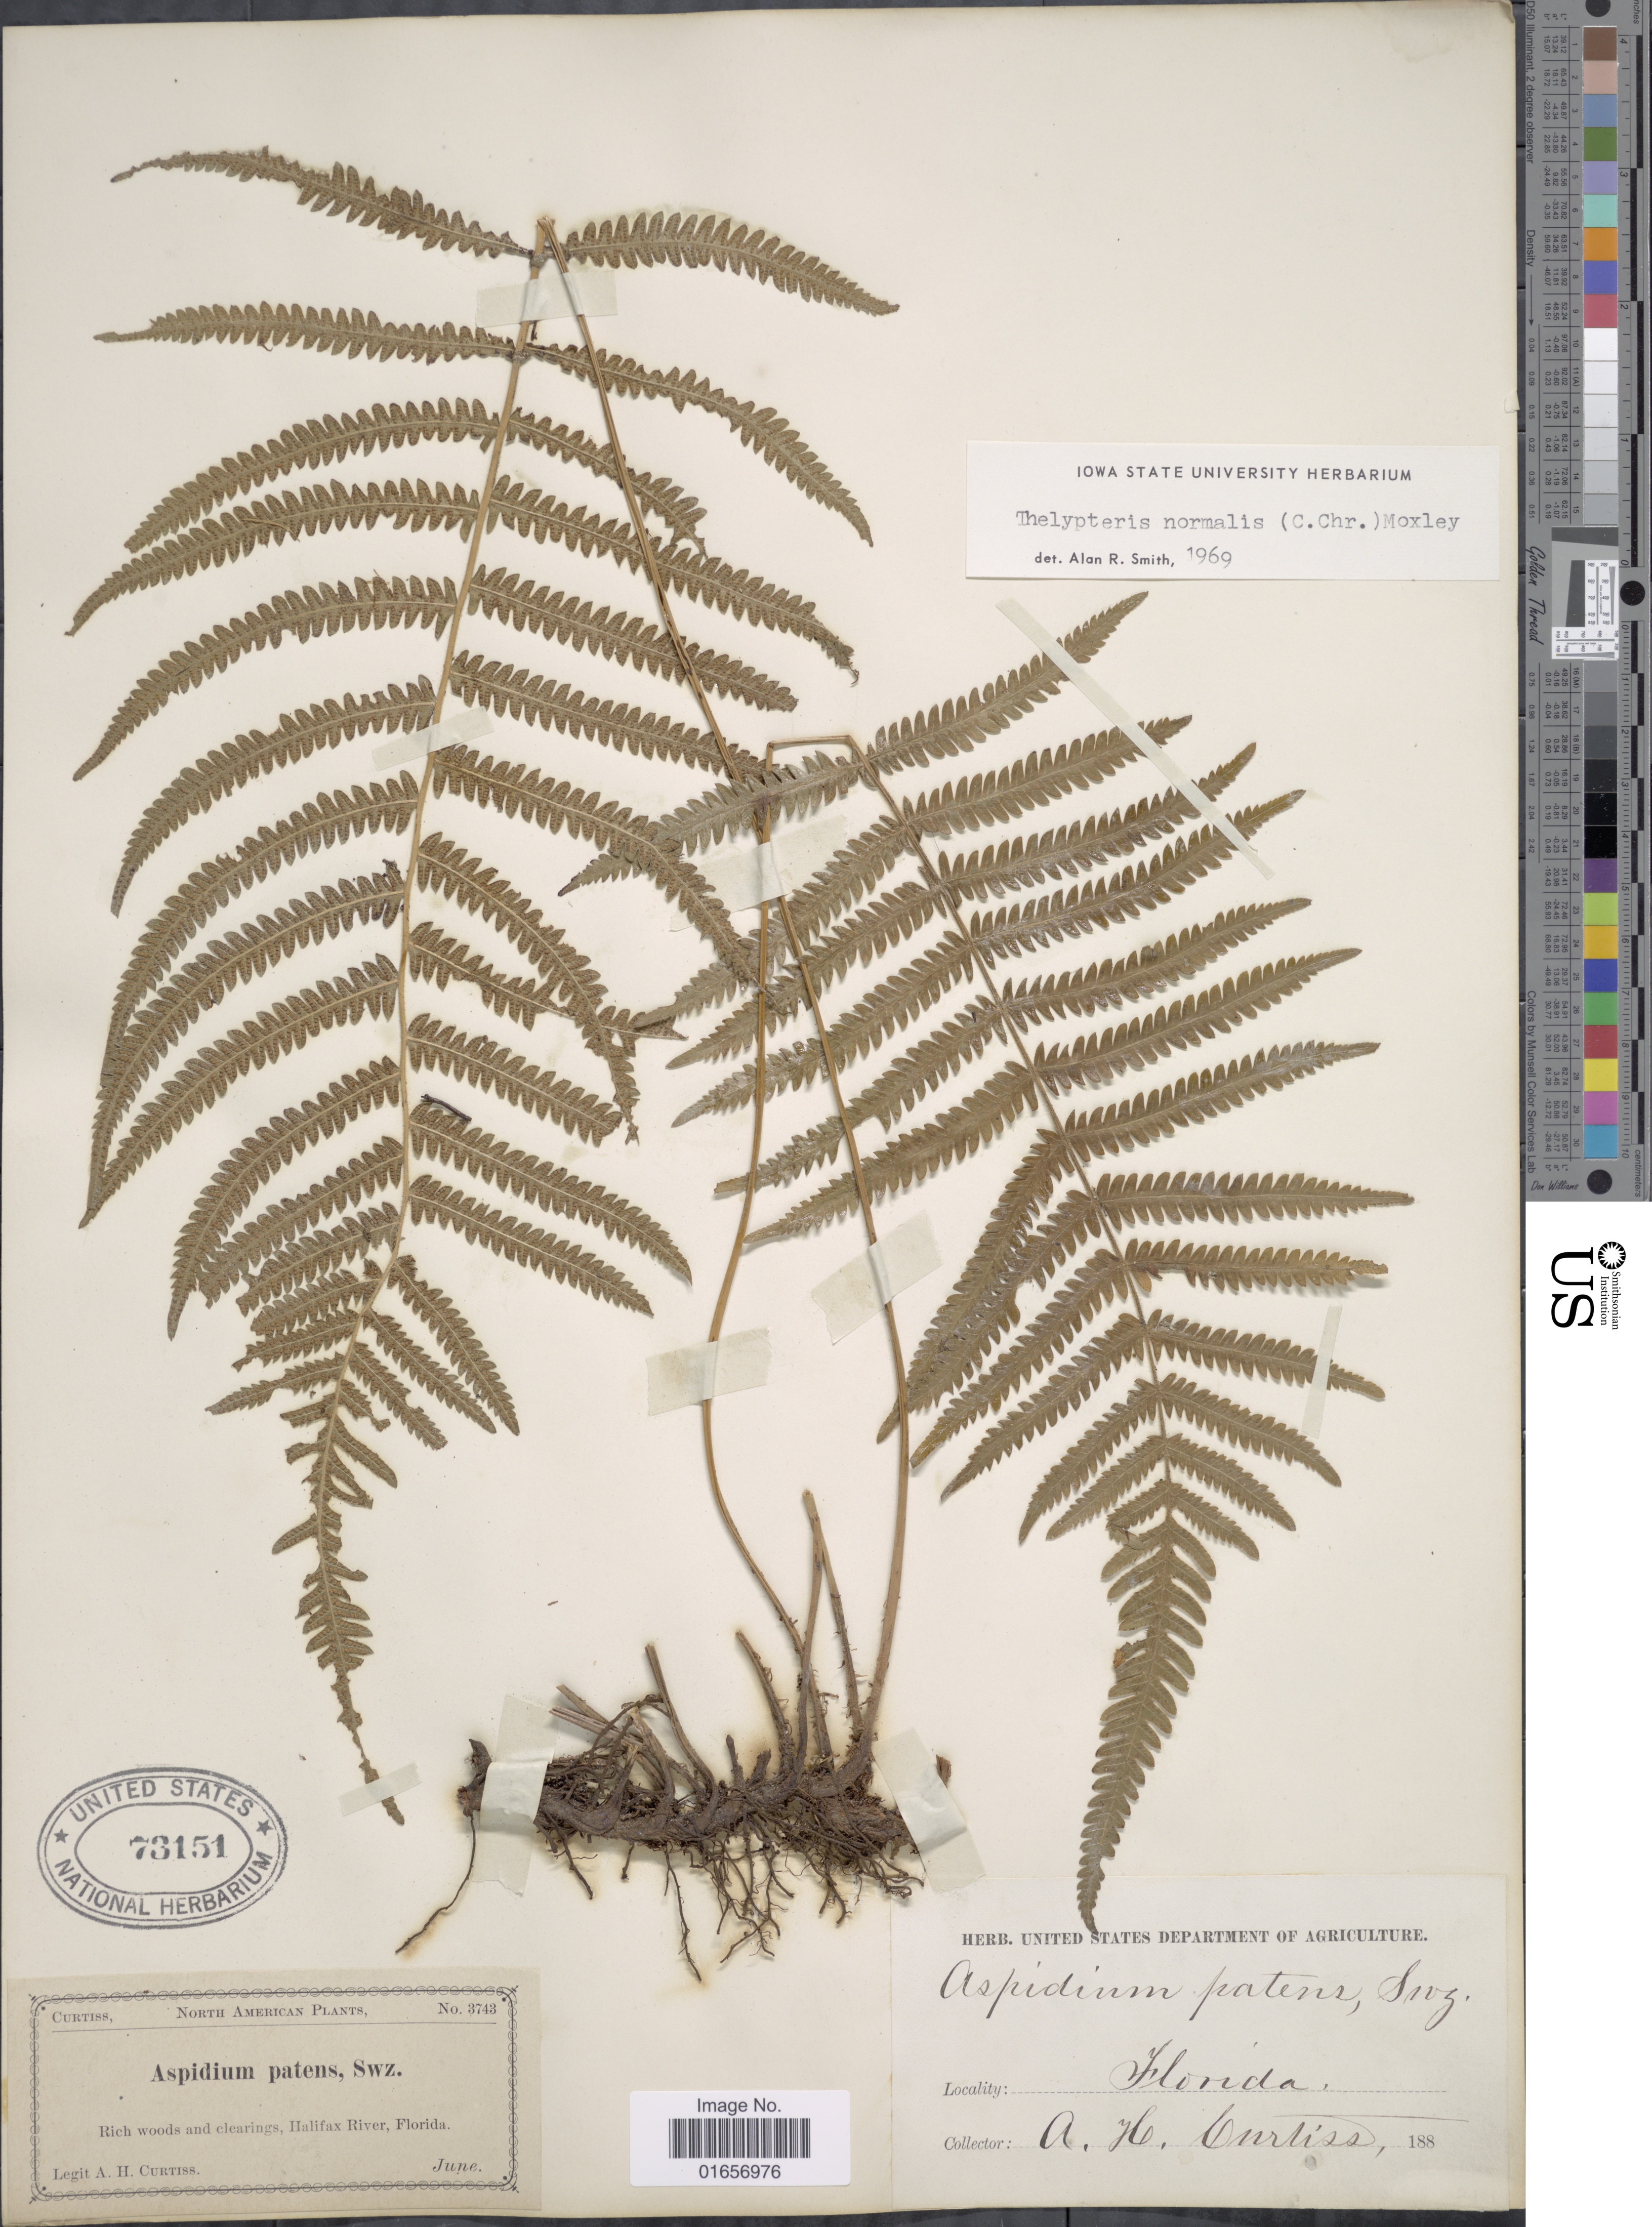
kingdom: Plantae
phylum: Tracheophyta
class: Polypodiopsida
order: Polypodiales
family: Thelypteridaceae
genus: Christella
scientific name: Christella kunthii comb. ined.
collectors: A. H. Curtiss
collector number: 3743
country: United States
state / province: Florida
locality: North American, Halifax River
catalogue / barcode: US 73151